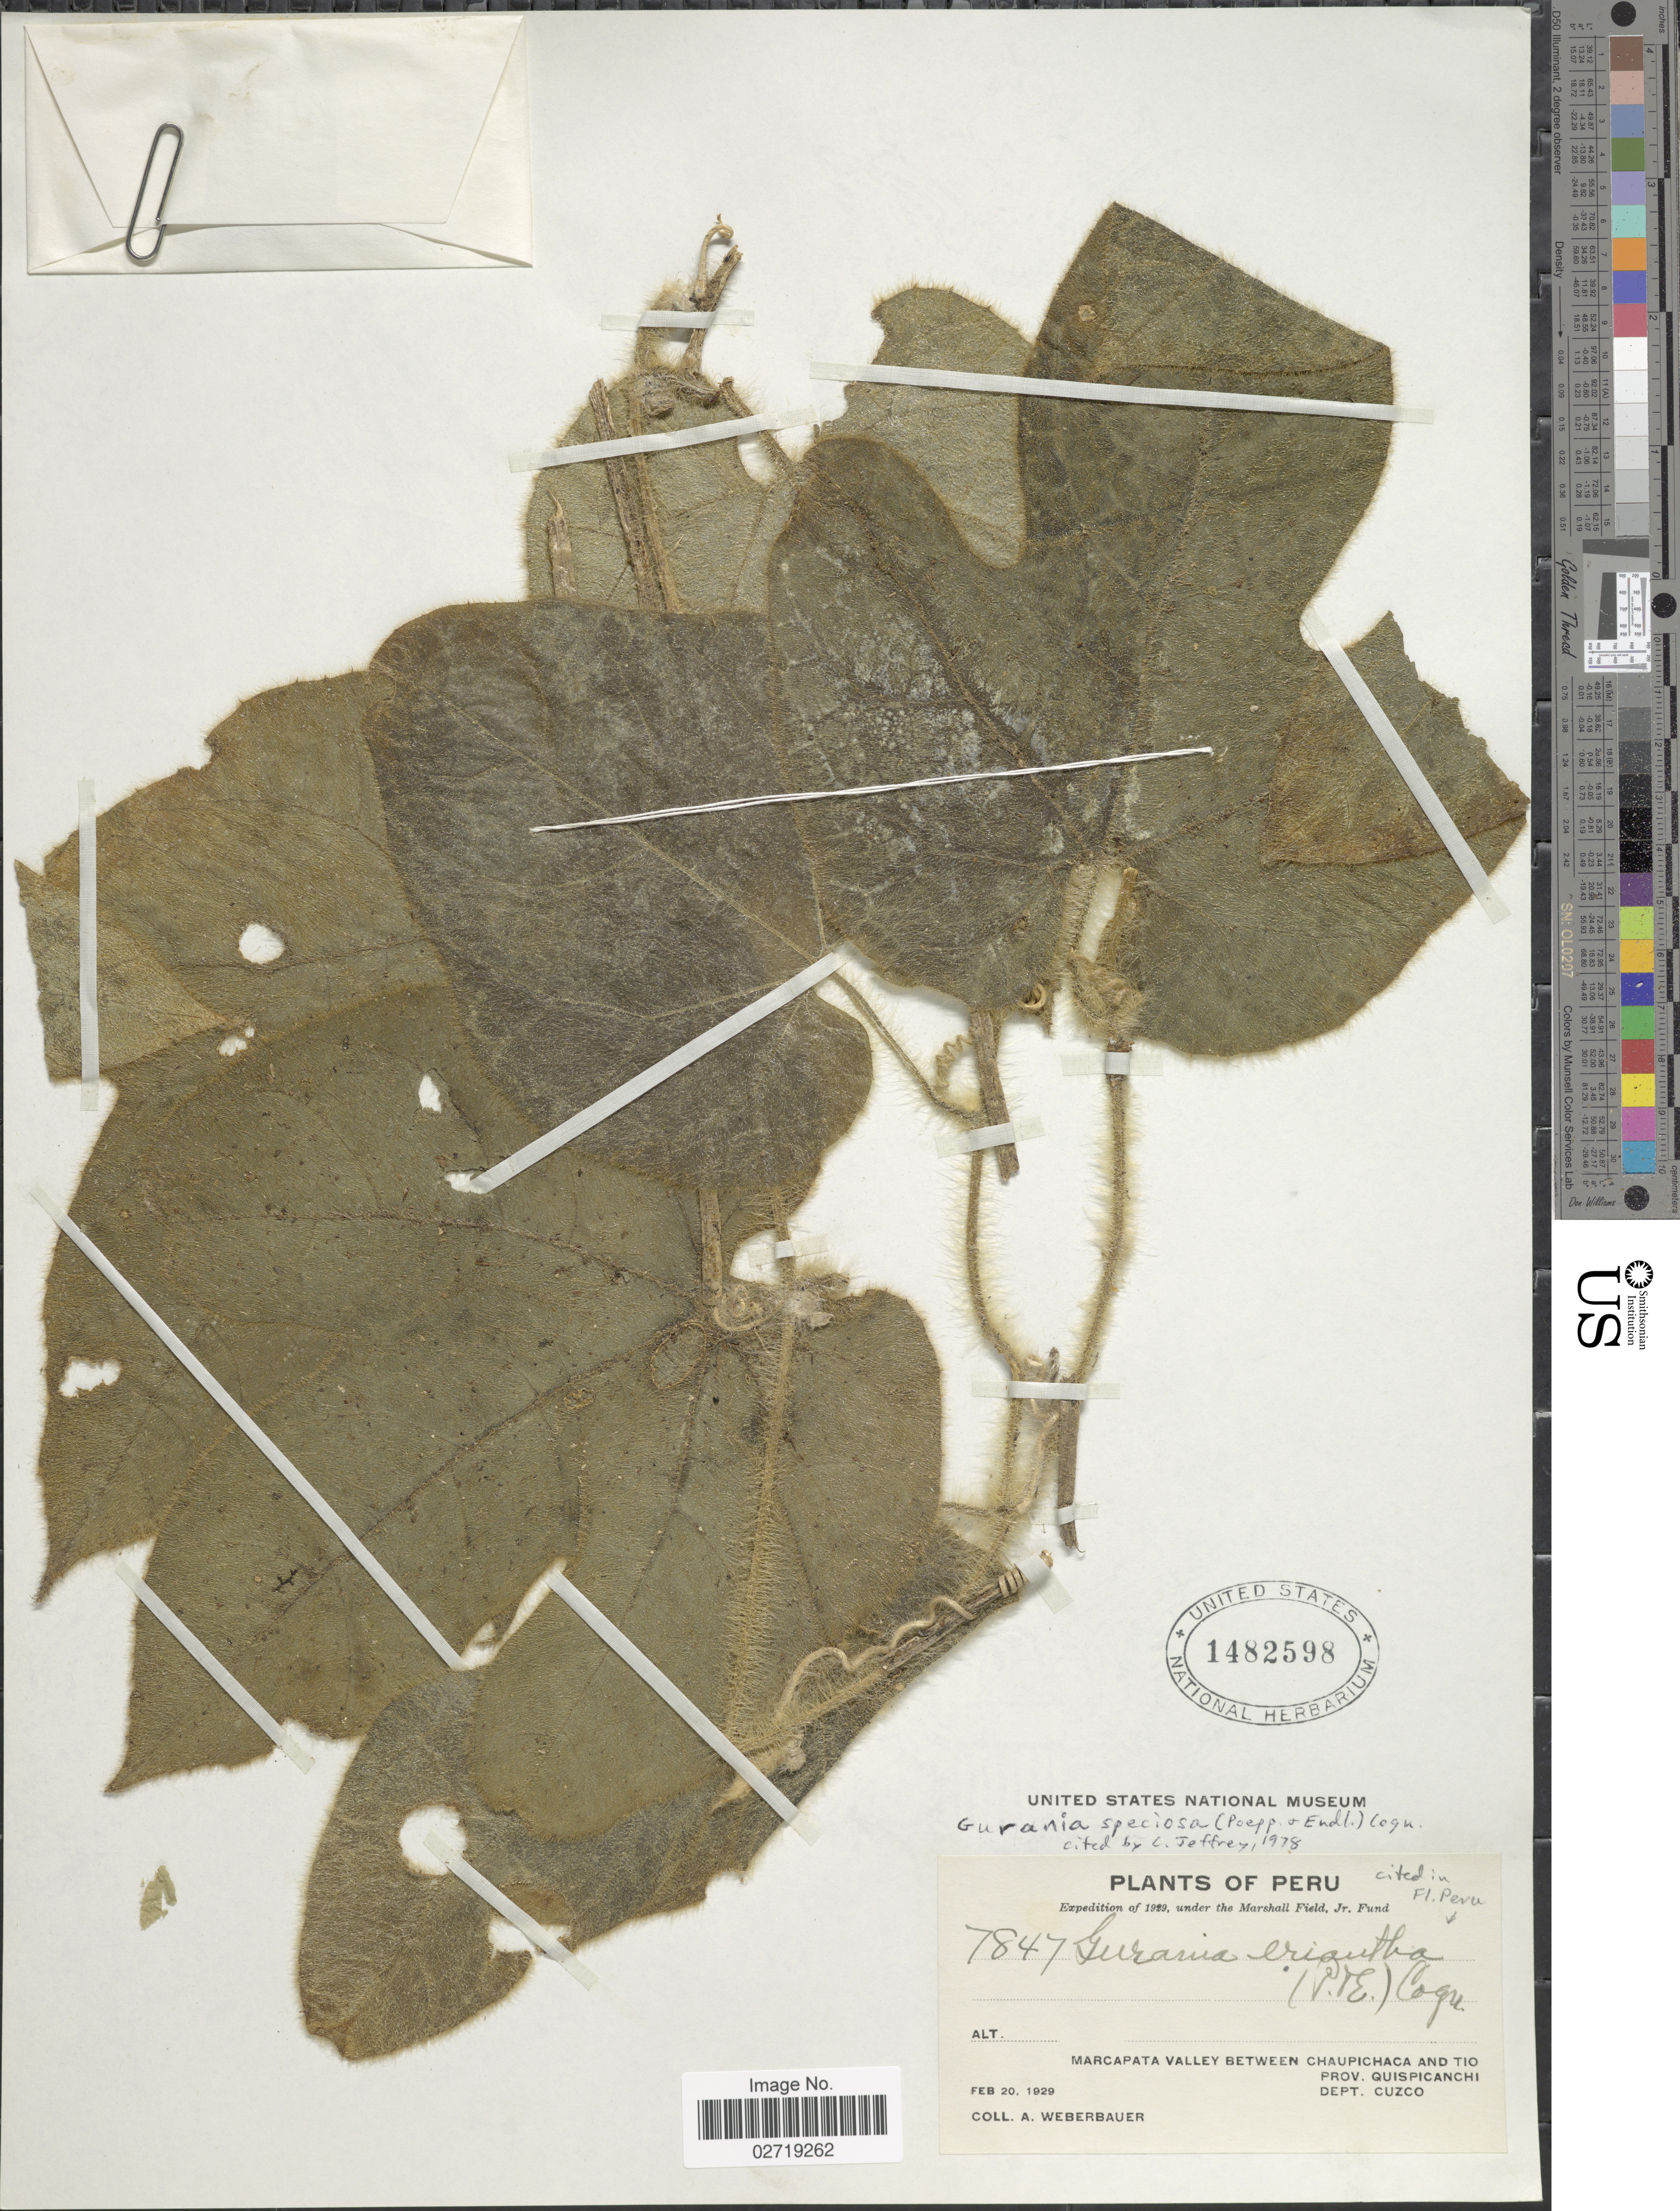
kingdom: Plantae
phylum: Tracheophyta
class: Magnoliopsida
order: Cucurbitales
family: Cucurbitaceae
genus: Gurania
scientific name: Gurania eriantha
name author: (Poepp. & Endl.) Cogn.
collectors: A. Weberbauer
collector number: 7847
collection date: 1929-02-20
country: Peru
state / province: Cusco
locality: Marcapata Valley between Chaupichaca and Tio. Prov. Quispicanchi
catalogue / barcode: US 1482598